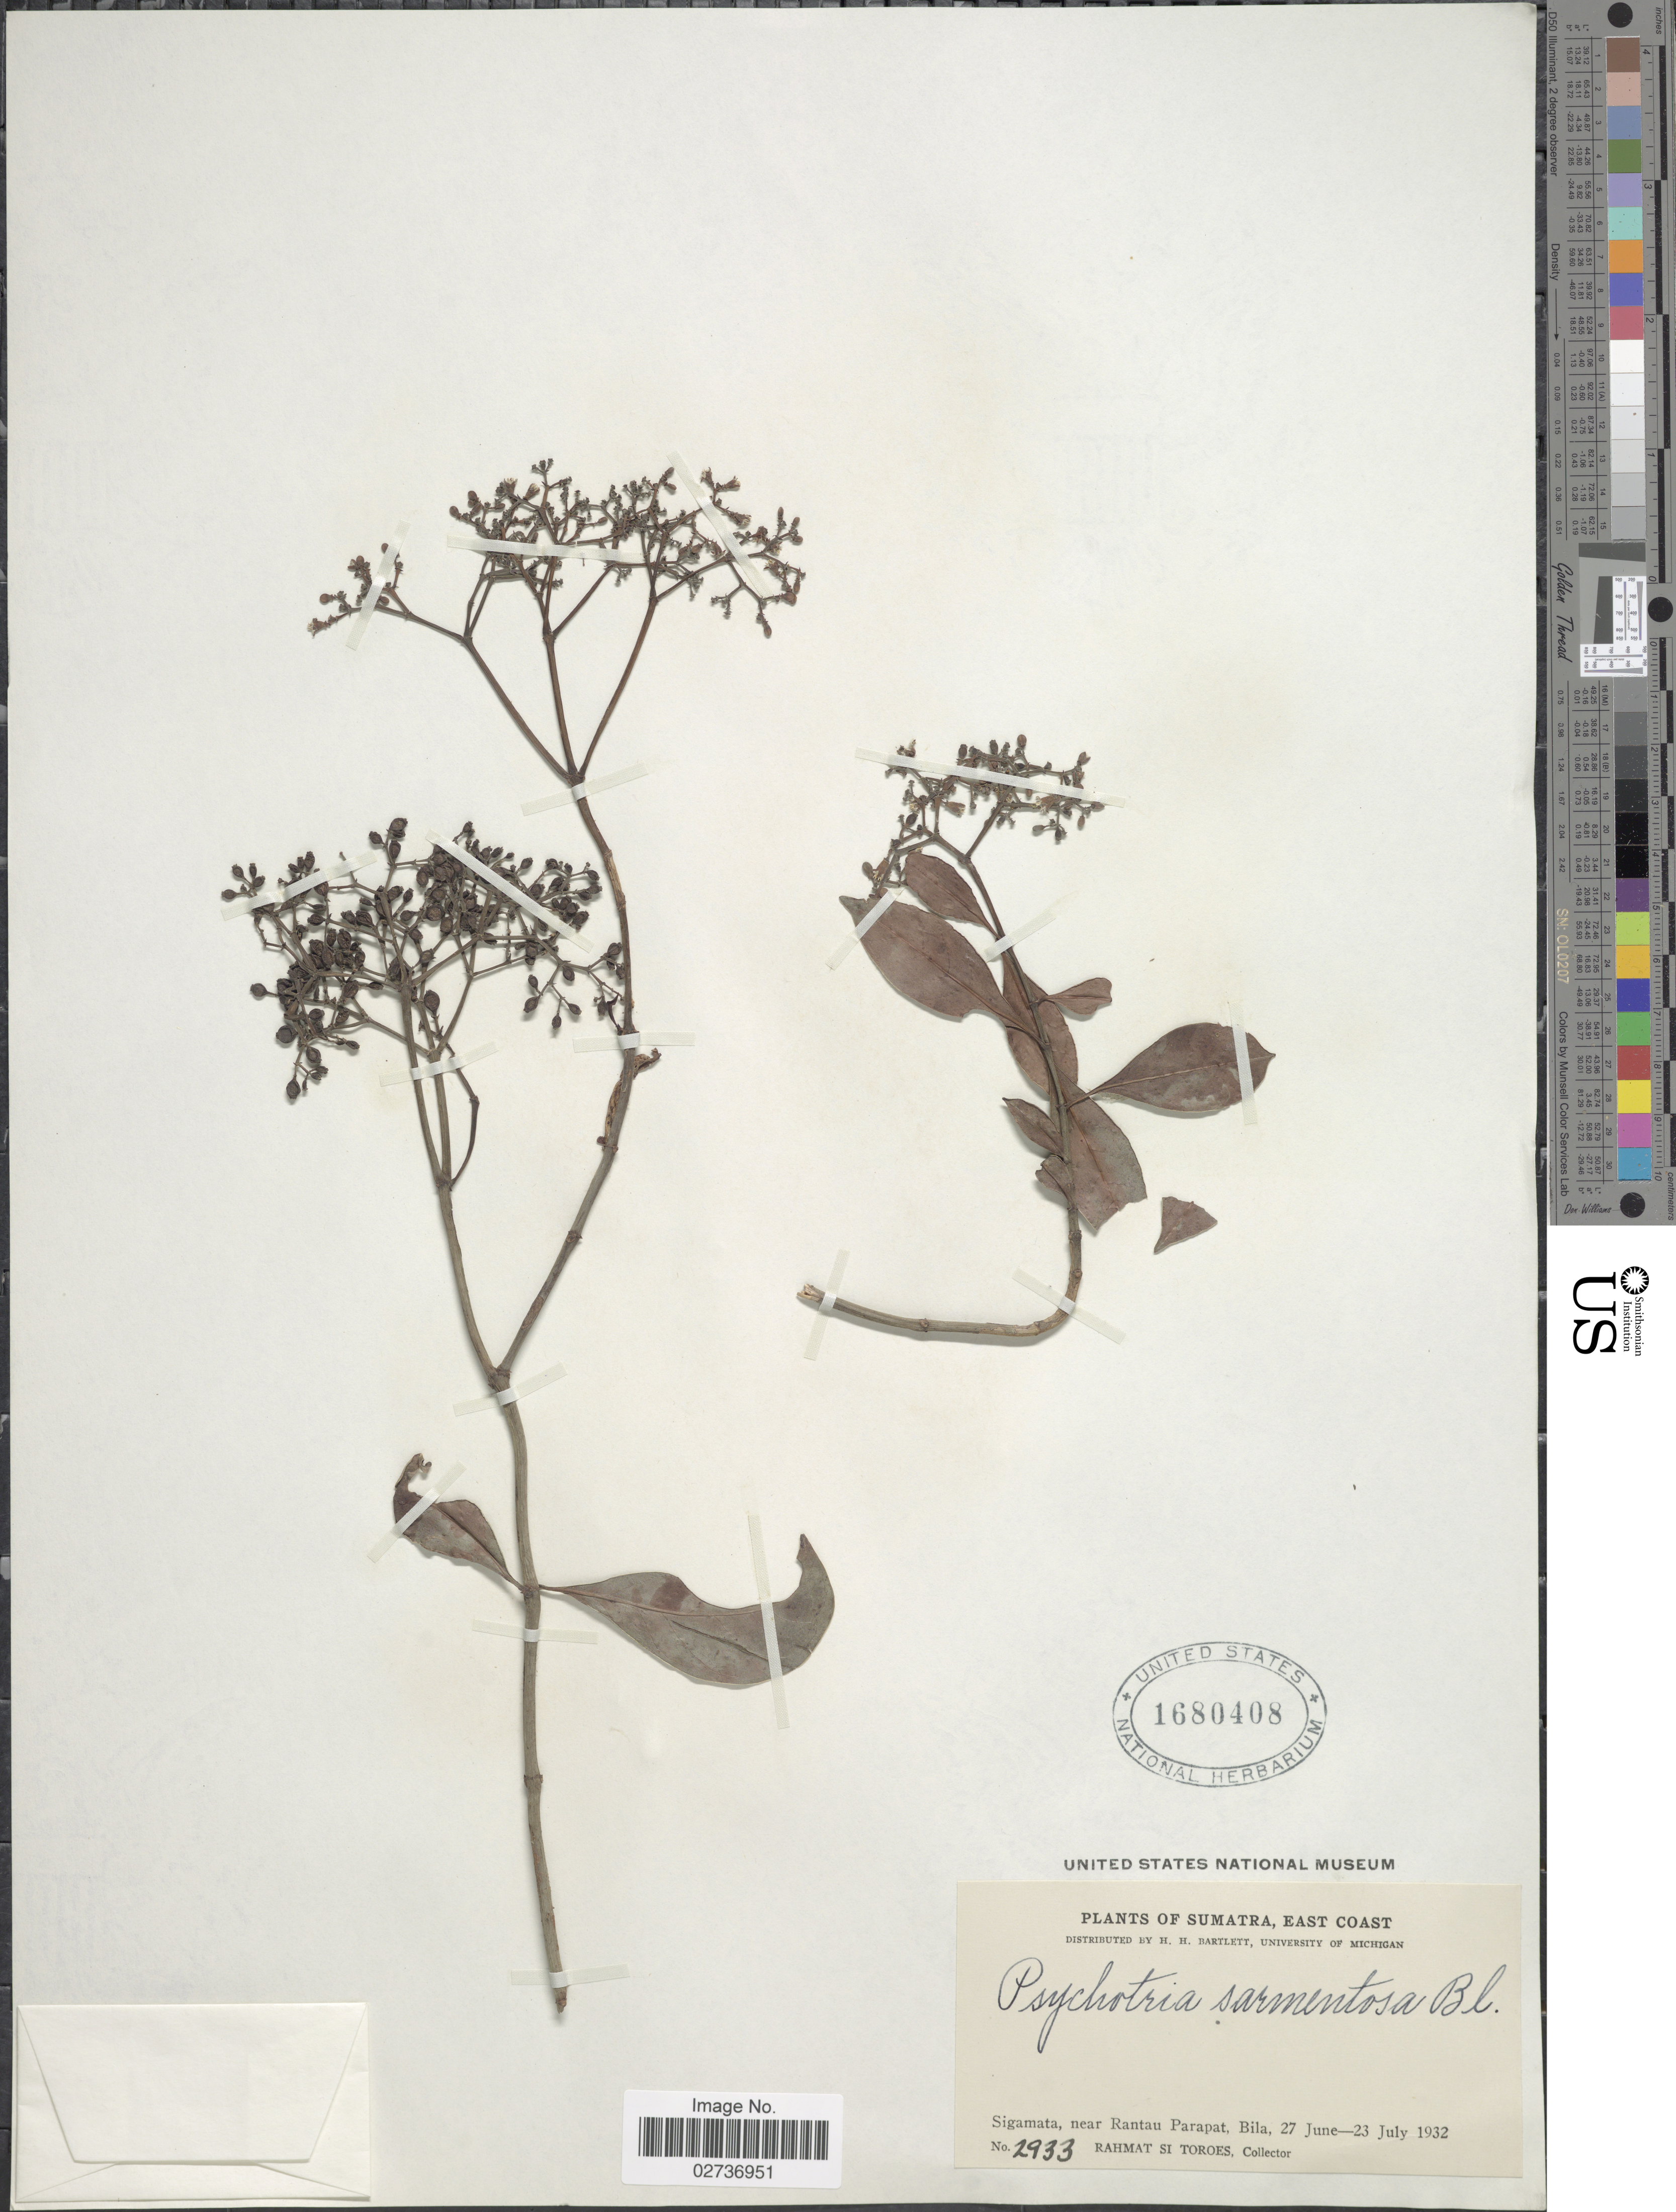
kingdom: Plantae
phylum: Tracheophyta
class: Magnoliopsida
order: Gentianales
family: Rubiaceae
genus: Psychotria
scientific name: Psychotria sarmentosa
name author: Blume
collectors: Rahmat Si Boeea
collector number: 2933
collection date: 1932-06-27/1932-07-23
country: Indonesia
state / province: Sumatra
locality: Sumatra, East Coast. Sigamata, near Rantau Parapat, Bila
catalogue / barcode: US 1680408